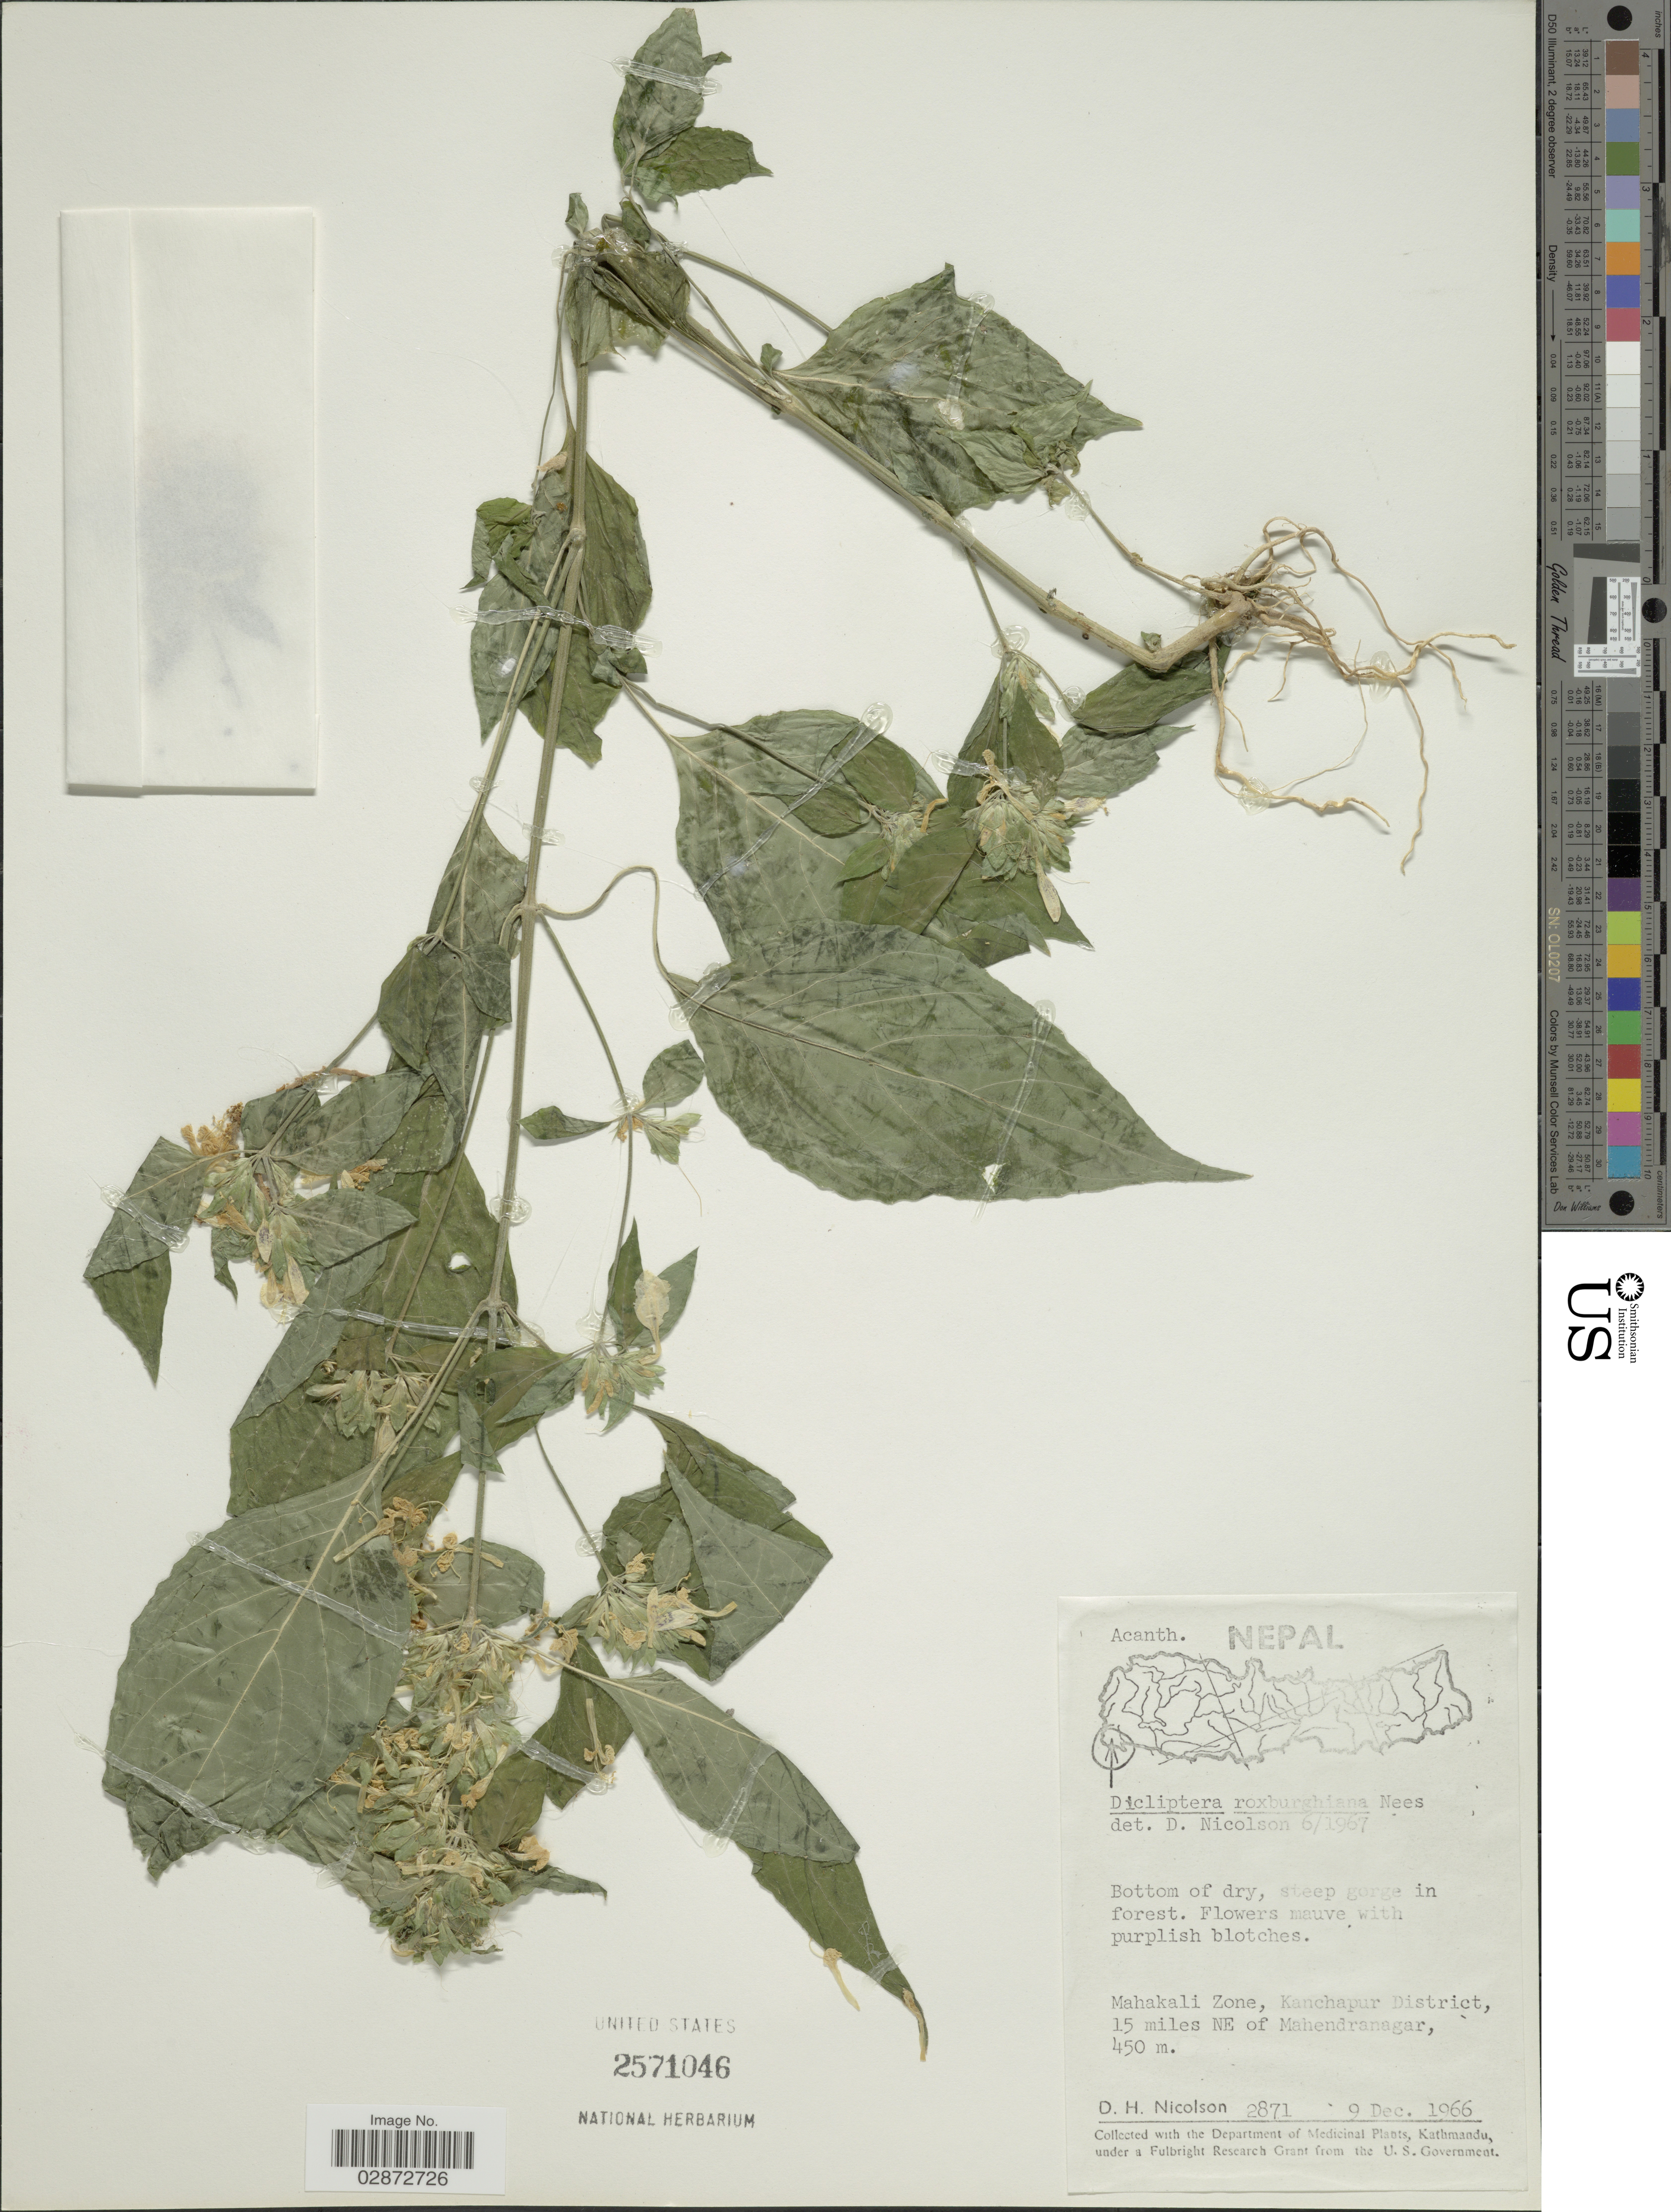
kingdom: Plantae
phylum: Tracheophyta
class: Magnoliopsida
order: Lamiales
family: Acanthaceae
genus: Dicliptera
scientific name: Dicliptera roxburghiana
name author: Nees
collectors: D. H. Nicolson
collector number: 2871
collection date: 1966-12-09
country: Nepal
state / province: Mahakali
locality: Mahakali Zone, Kanchapur District, 15 miles NE of Mahendranagar.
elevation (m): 450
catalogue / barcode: US 2571046